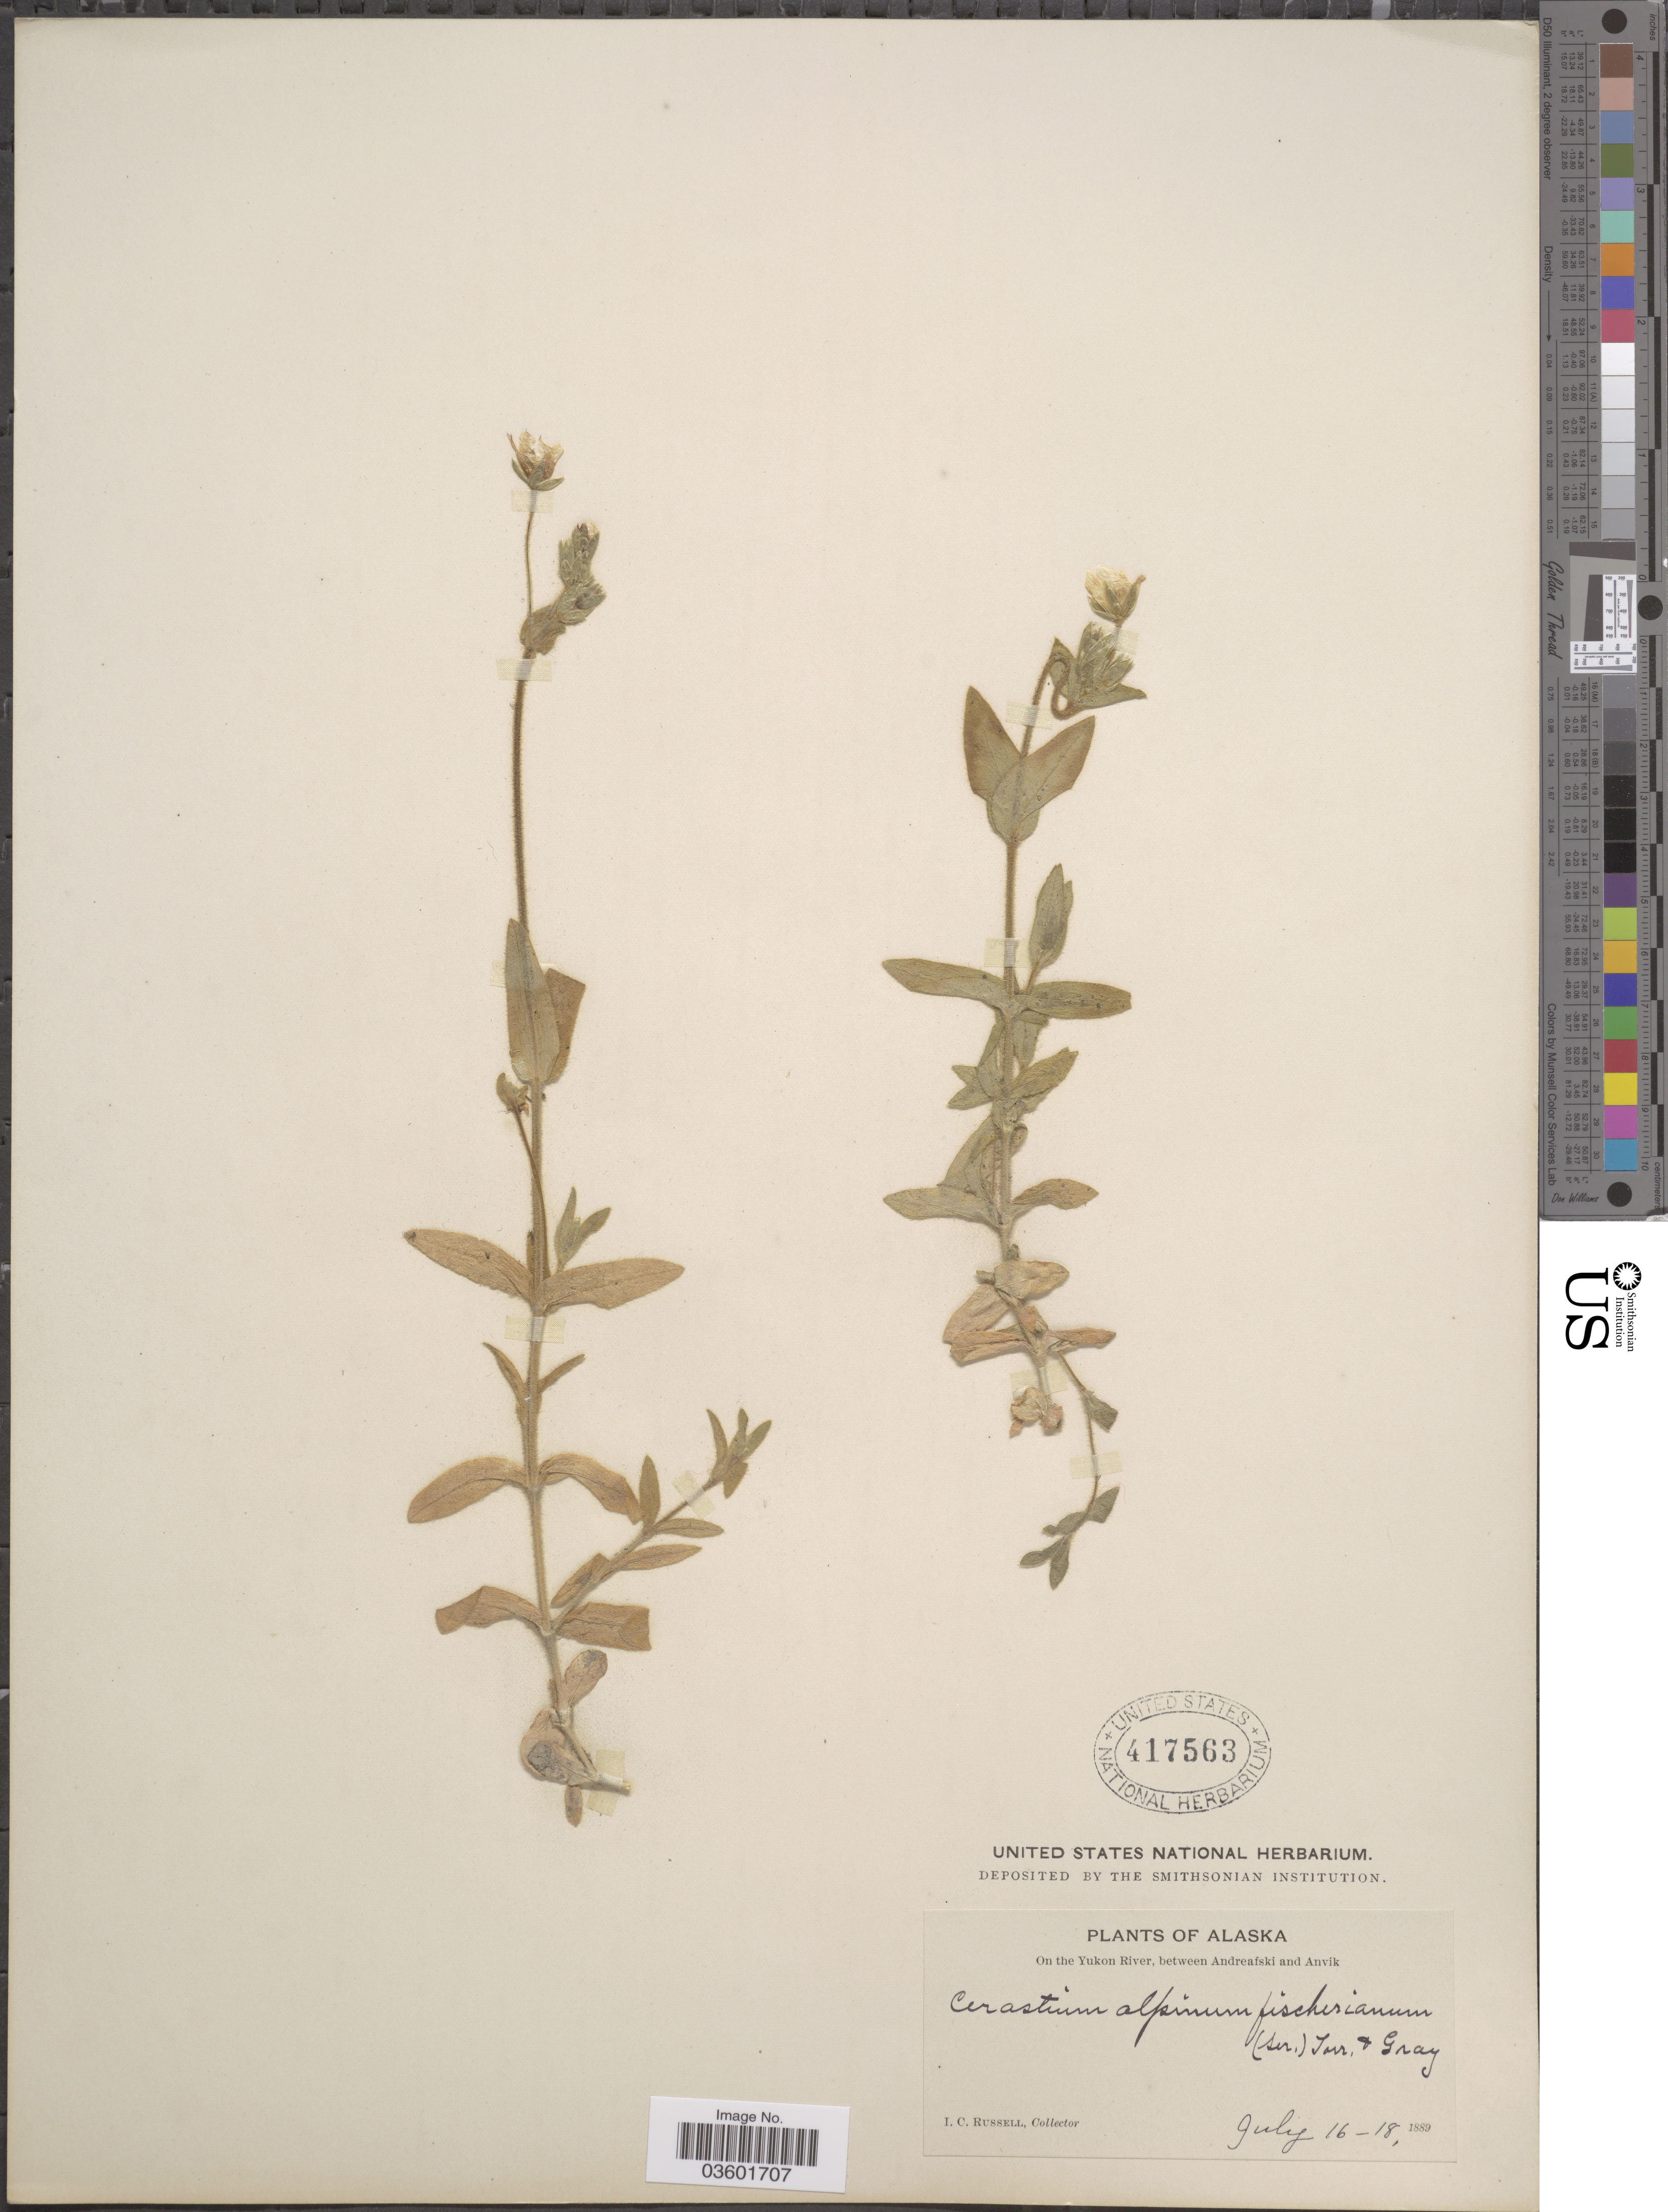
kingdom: Plantae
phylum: Tracheophyta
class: Magnoliopsida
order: Caryophyllales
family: Caryophyllaceae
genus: Cerastium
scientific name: Cerastium fischerianum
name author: Ser.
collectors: I. C. Russell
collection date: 1889-07-16/1889-07-18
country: United States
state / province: Alaska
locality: On the Yukon River, between Andreafski and Anvik.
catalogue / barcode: US 417563